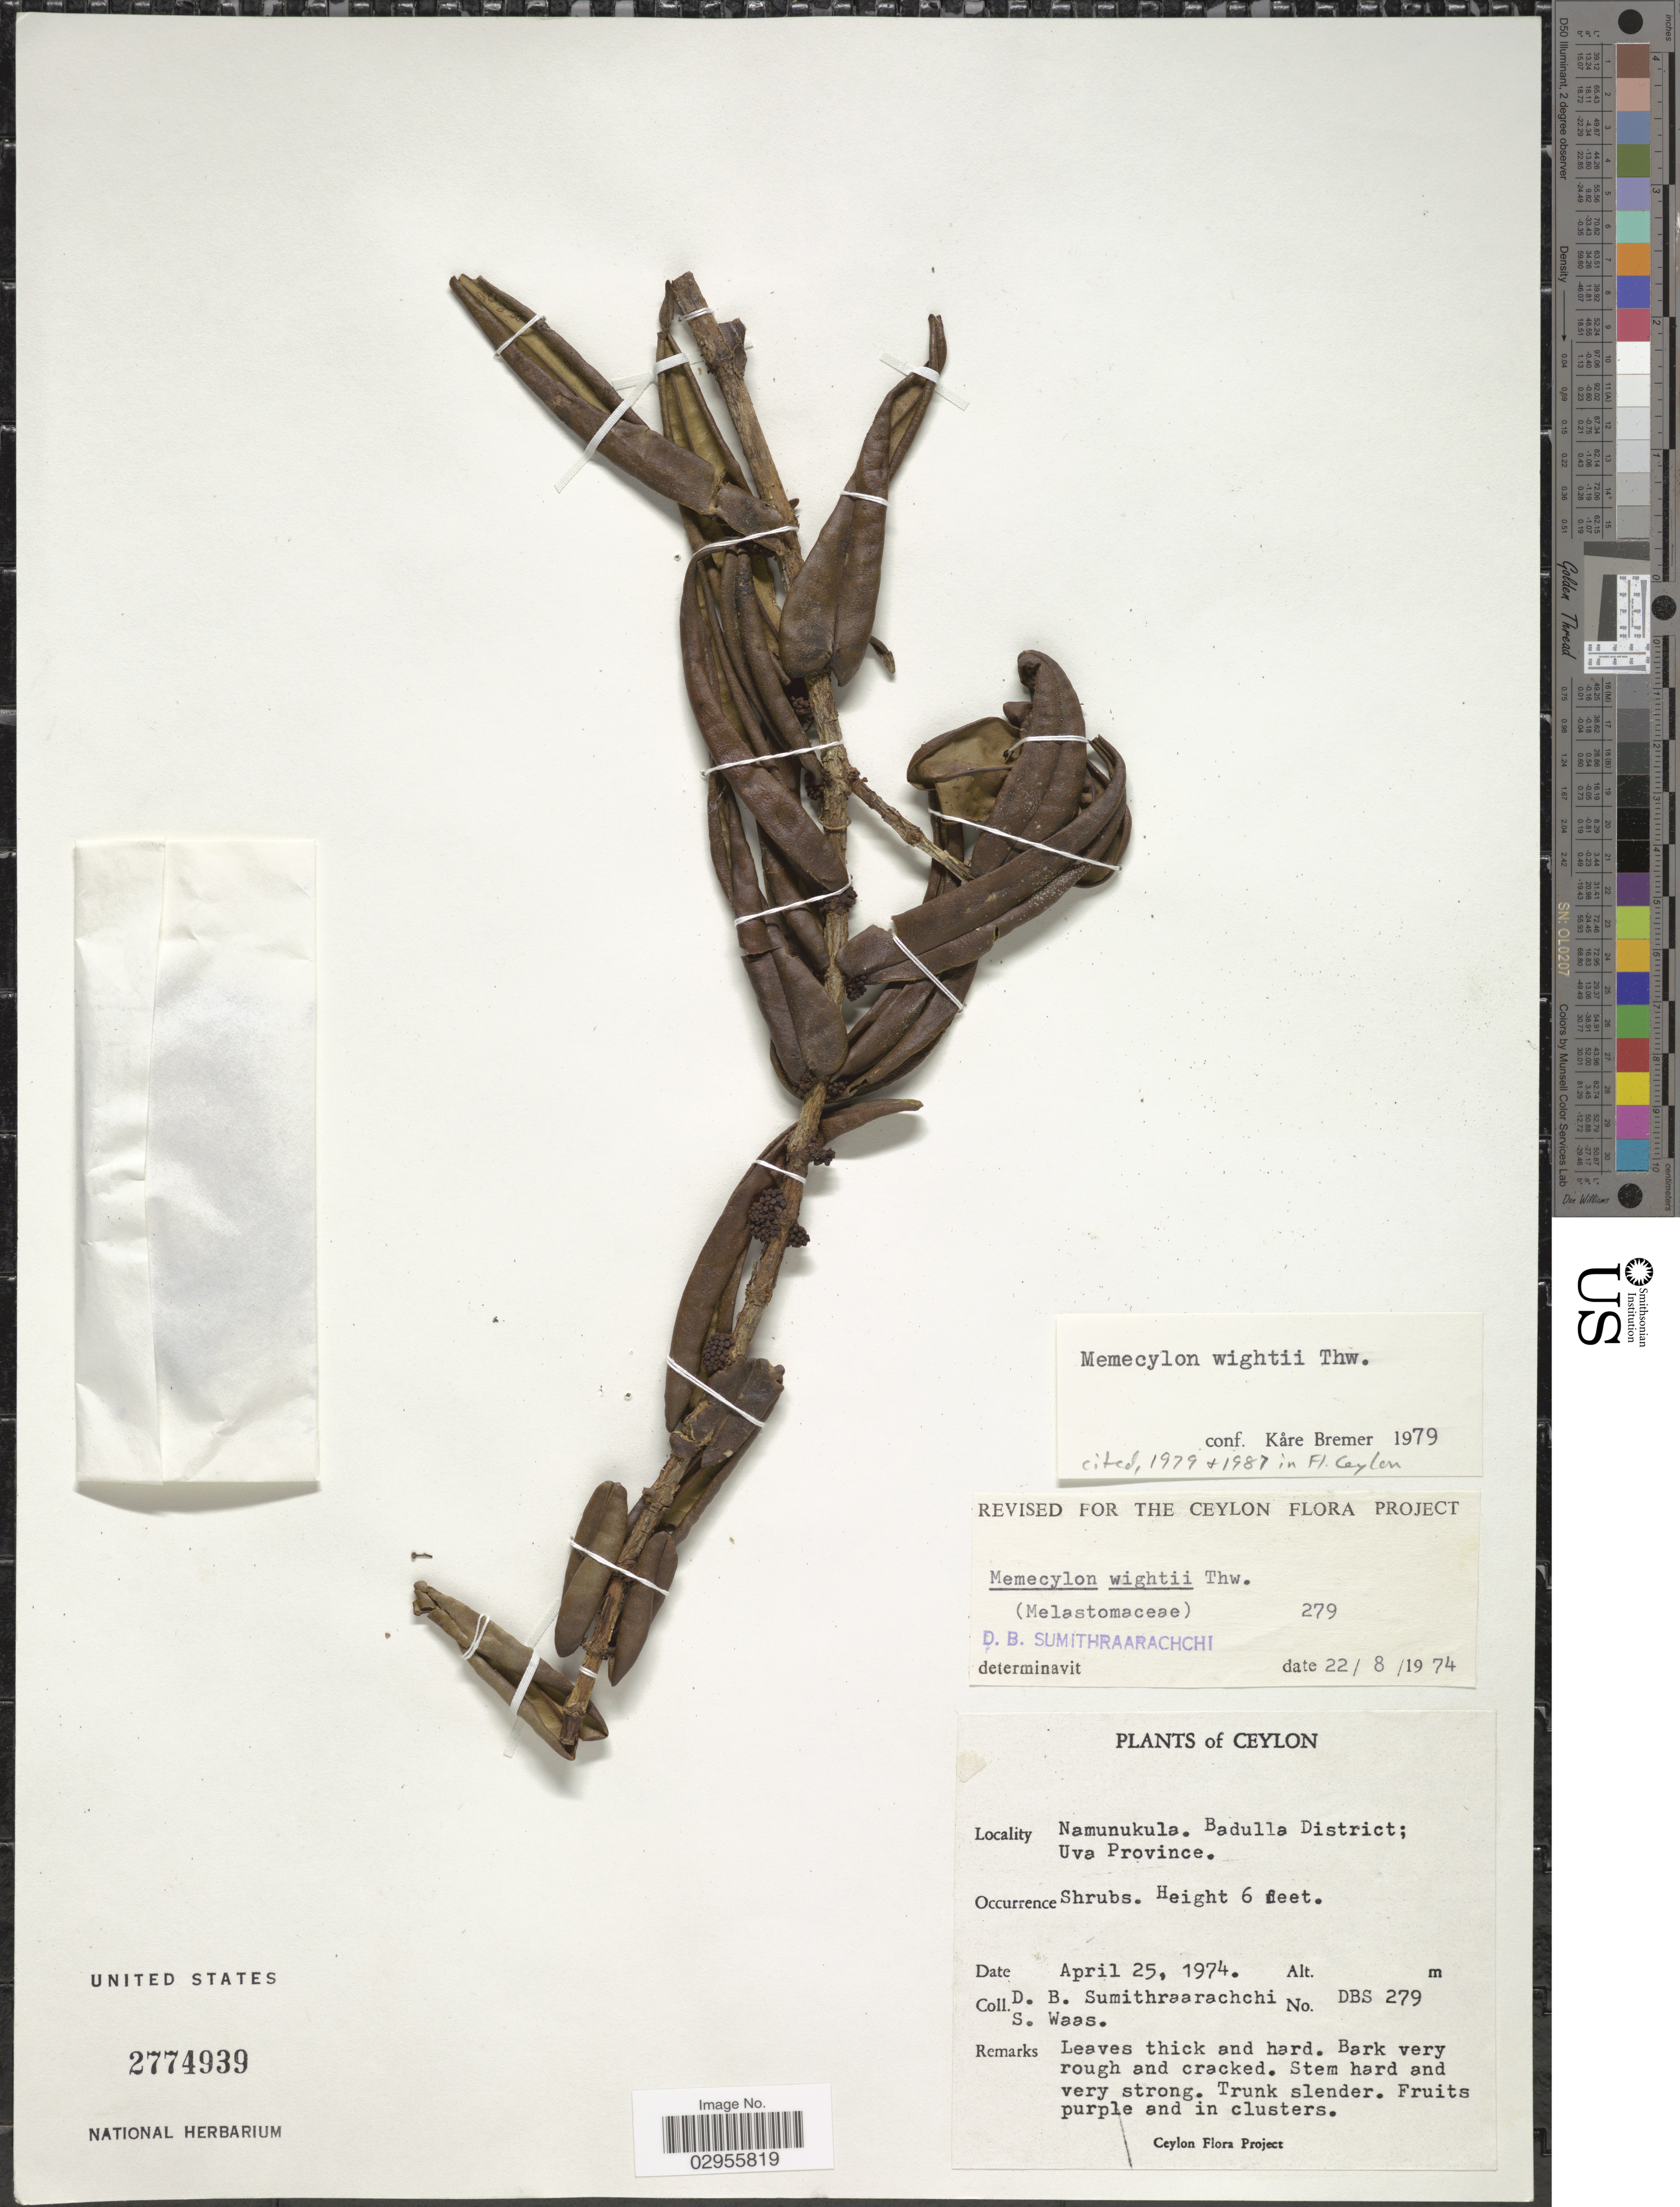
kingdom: Plantae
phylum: Tracheophyta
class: Magnoliopsida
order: Myrtales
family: Melastomataceae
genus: Memecylon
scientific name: Memecylon wightii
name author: Thwaites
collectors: D. B. Sumithraarachchi & S. Waas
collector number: DBS279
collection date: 1974-04-25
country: Sri Lanka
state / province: Uva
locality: Ceylon, Namunukula. Badulla District.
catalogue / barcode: US 2774939